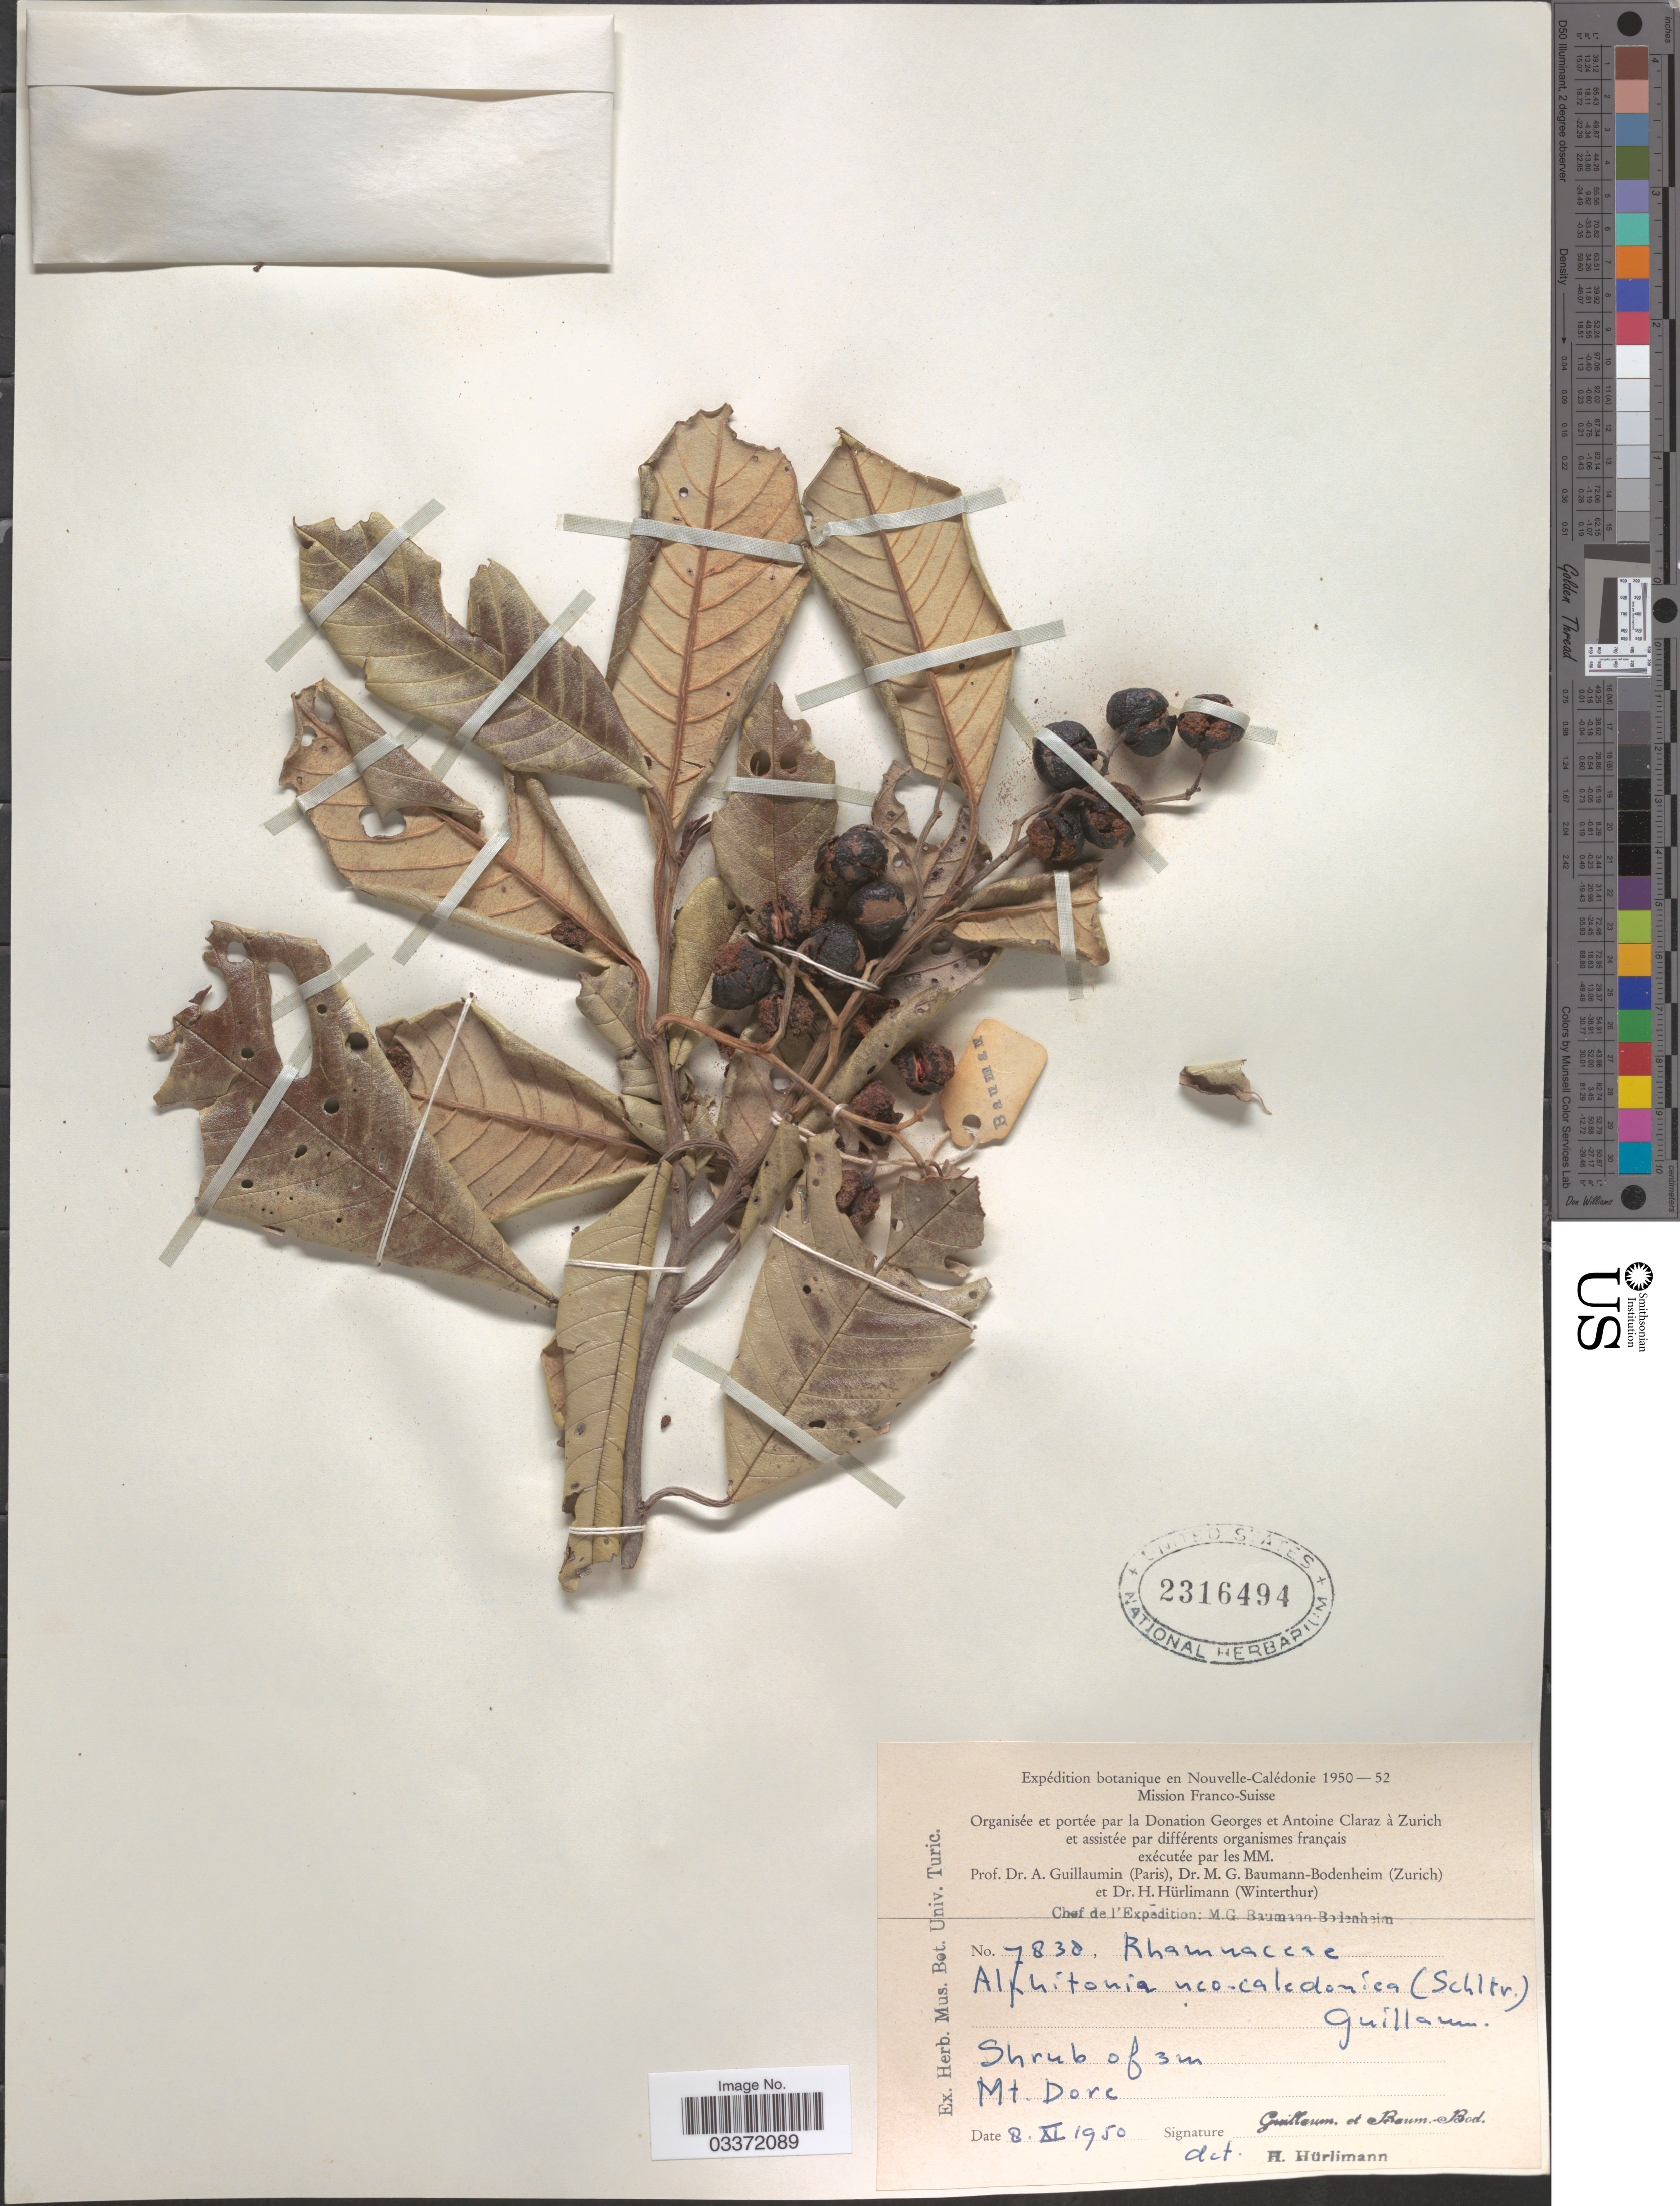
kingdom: Plantae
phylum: Tracheophyta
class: Magnoliopsida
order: Rosales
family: Rhamnaceae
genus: Alphitonia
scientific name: Alphitonia neocaledonica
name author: (Schltr.) Guillaumin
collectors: A. Guillaumin & M. G. Baumann-Bodenheim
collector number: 7830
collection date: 1950-11-08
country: New Caledonia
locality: Mt. Dore.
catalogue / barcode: US 2316494